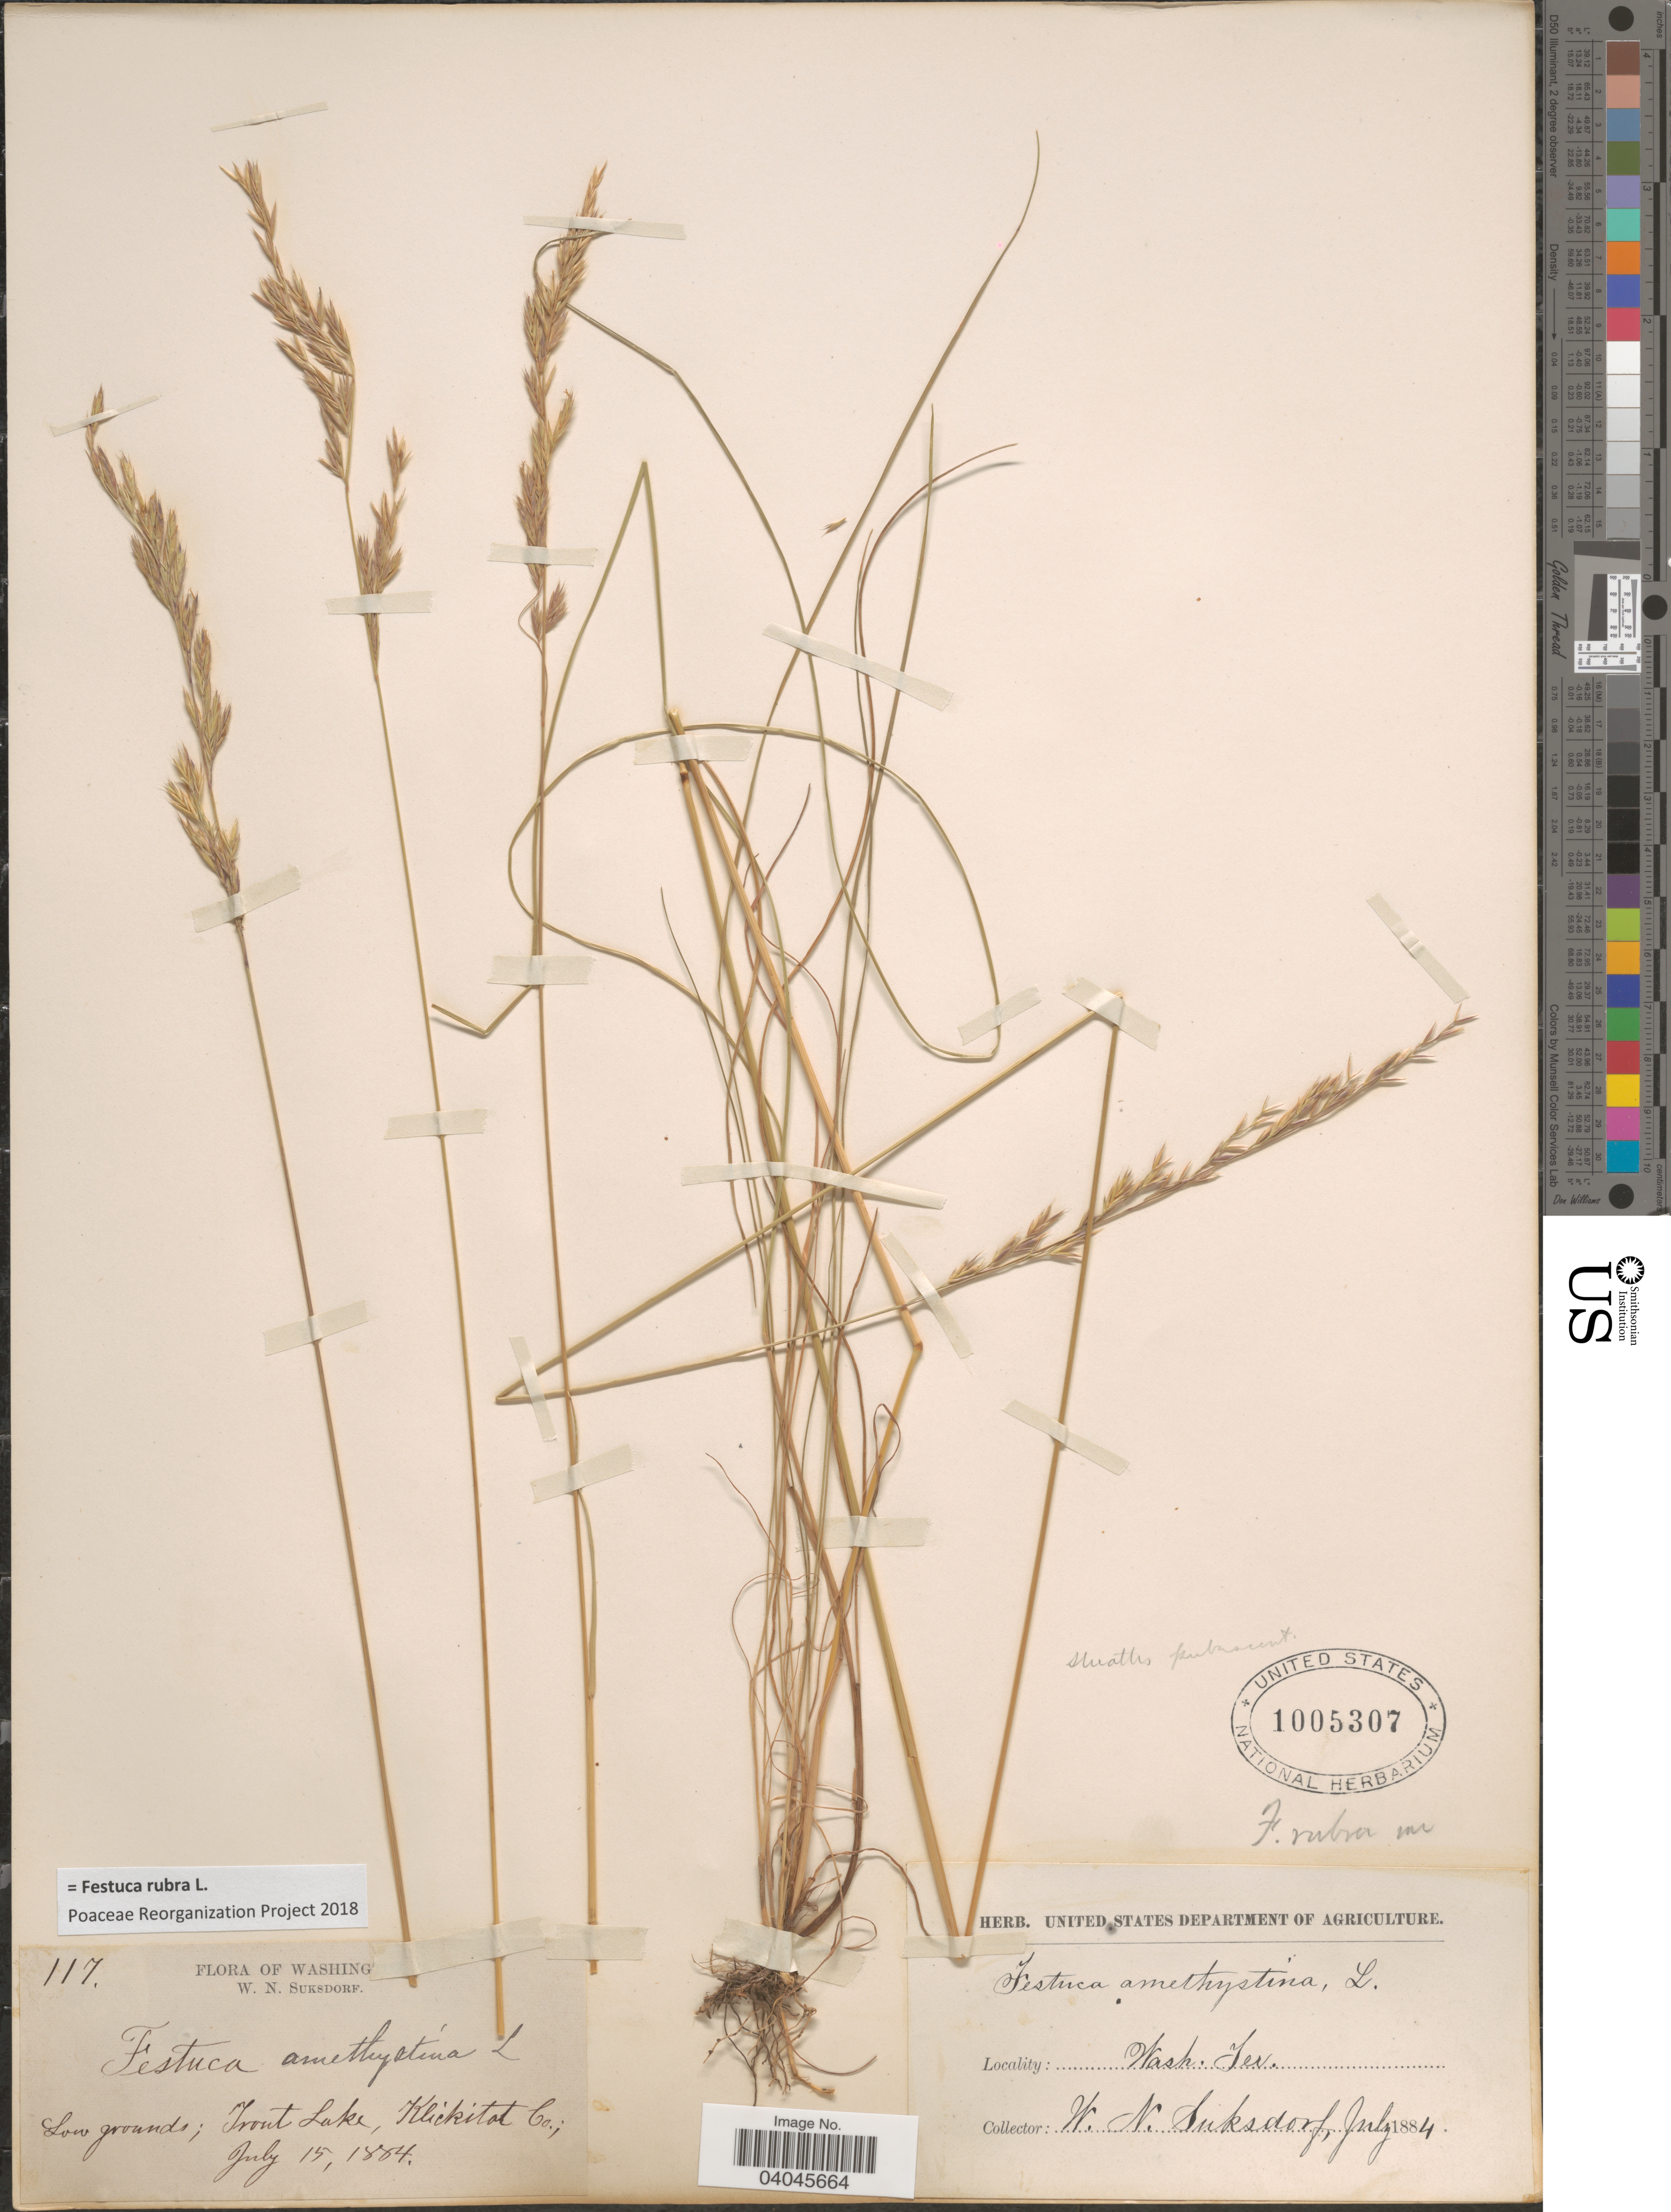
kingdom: Plantae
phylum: Tracheophyta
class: Liliopsida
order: Poales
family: Poaceae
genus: Festuca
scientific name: Festuca rubra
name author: L.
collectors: W. N. Suksdorf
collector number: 117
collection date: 1884-07-15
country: United States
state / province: Washington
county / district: Klickitat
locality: Trout Lake, Klickitat Co.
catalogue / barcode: US 1005307